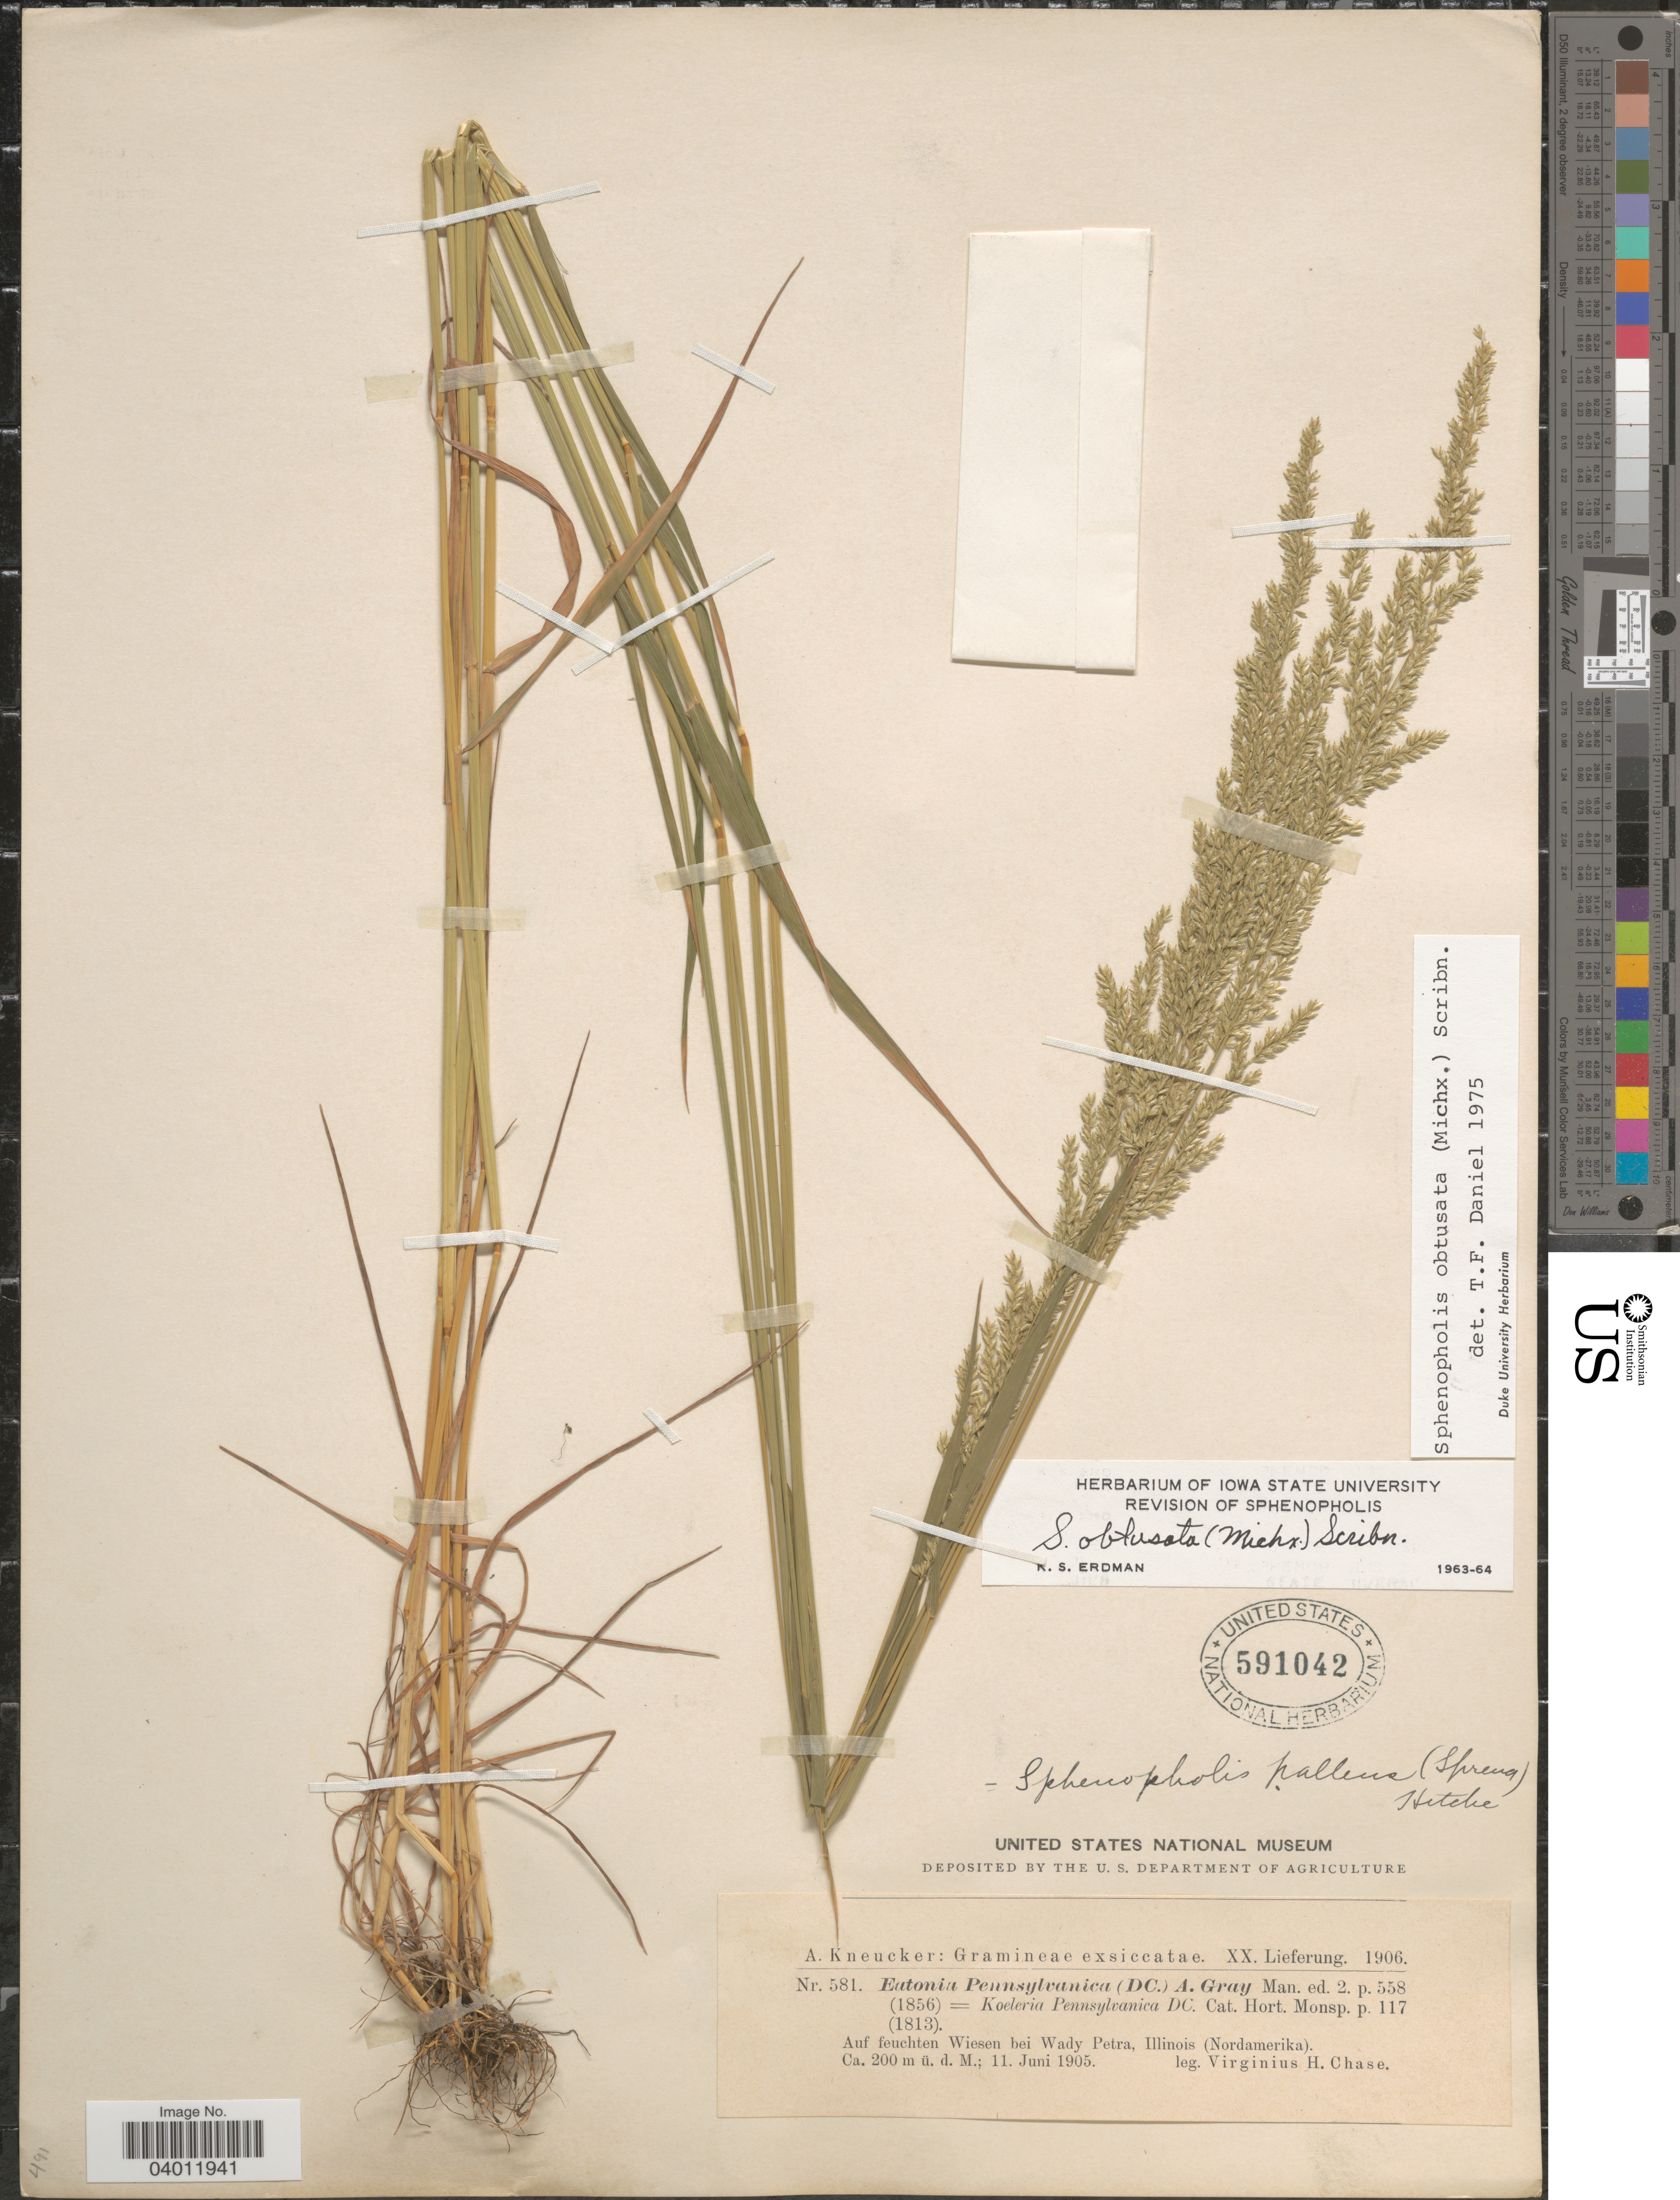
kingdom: Plantae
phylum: Tracheophyta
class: Liliopsida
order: Poales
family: Poaceae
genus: Sphenopholis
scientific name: Sphenopholis obtusata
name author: (Michx.) Scribn.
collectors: V. H. Chase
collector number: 581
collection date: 1905-06-11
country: United States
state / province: Illinois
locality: Auf feuchten Wiesen bei Wady Petra.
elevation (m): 200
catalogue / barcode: US 591042